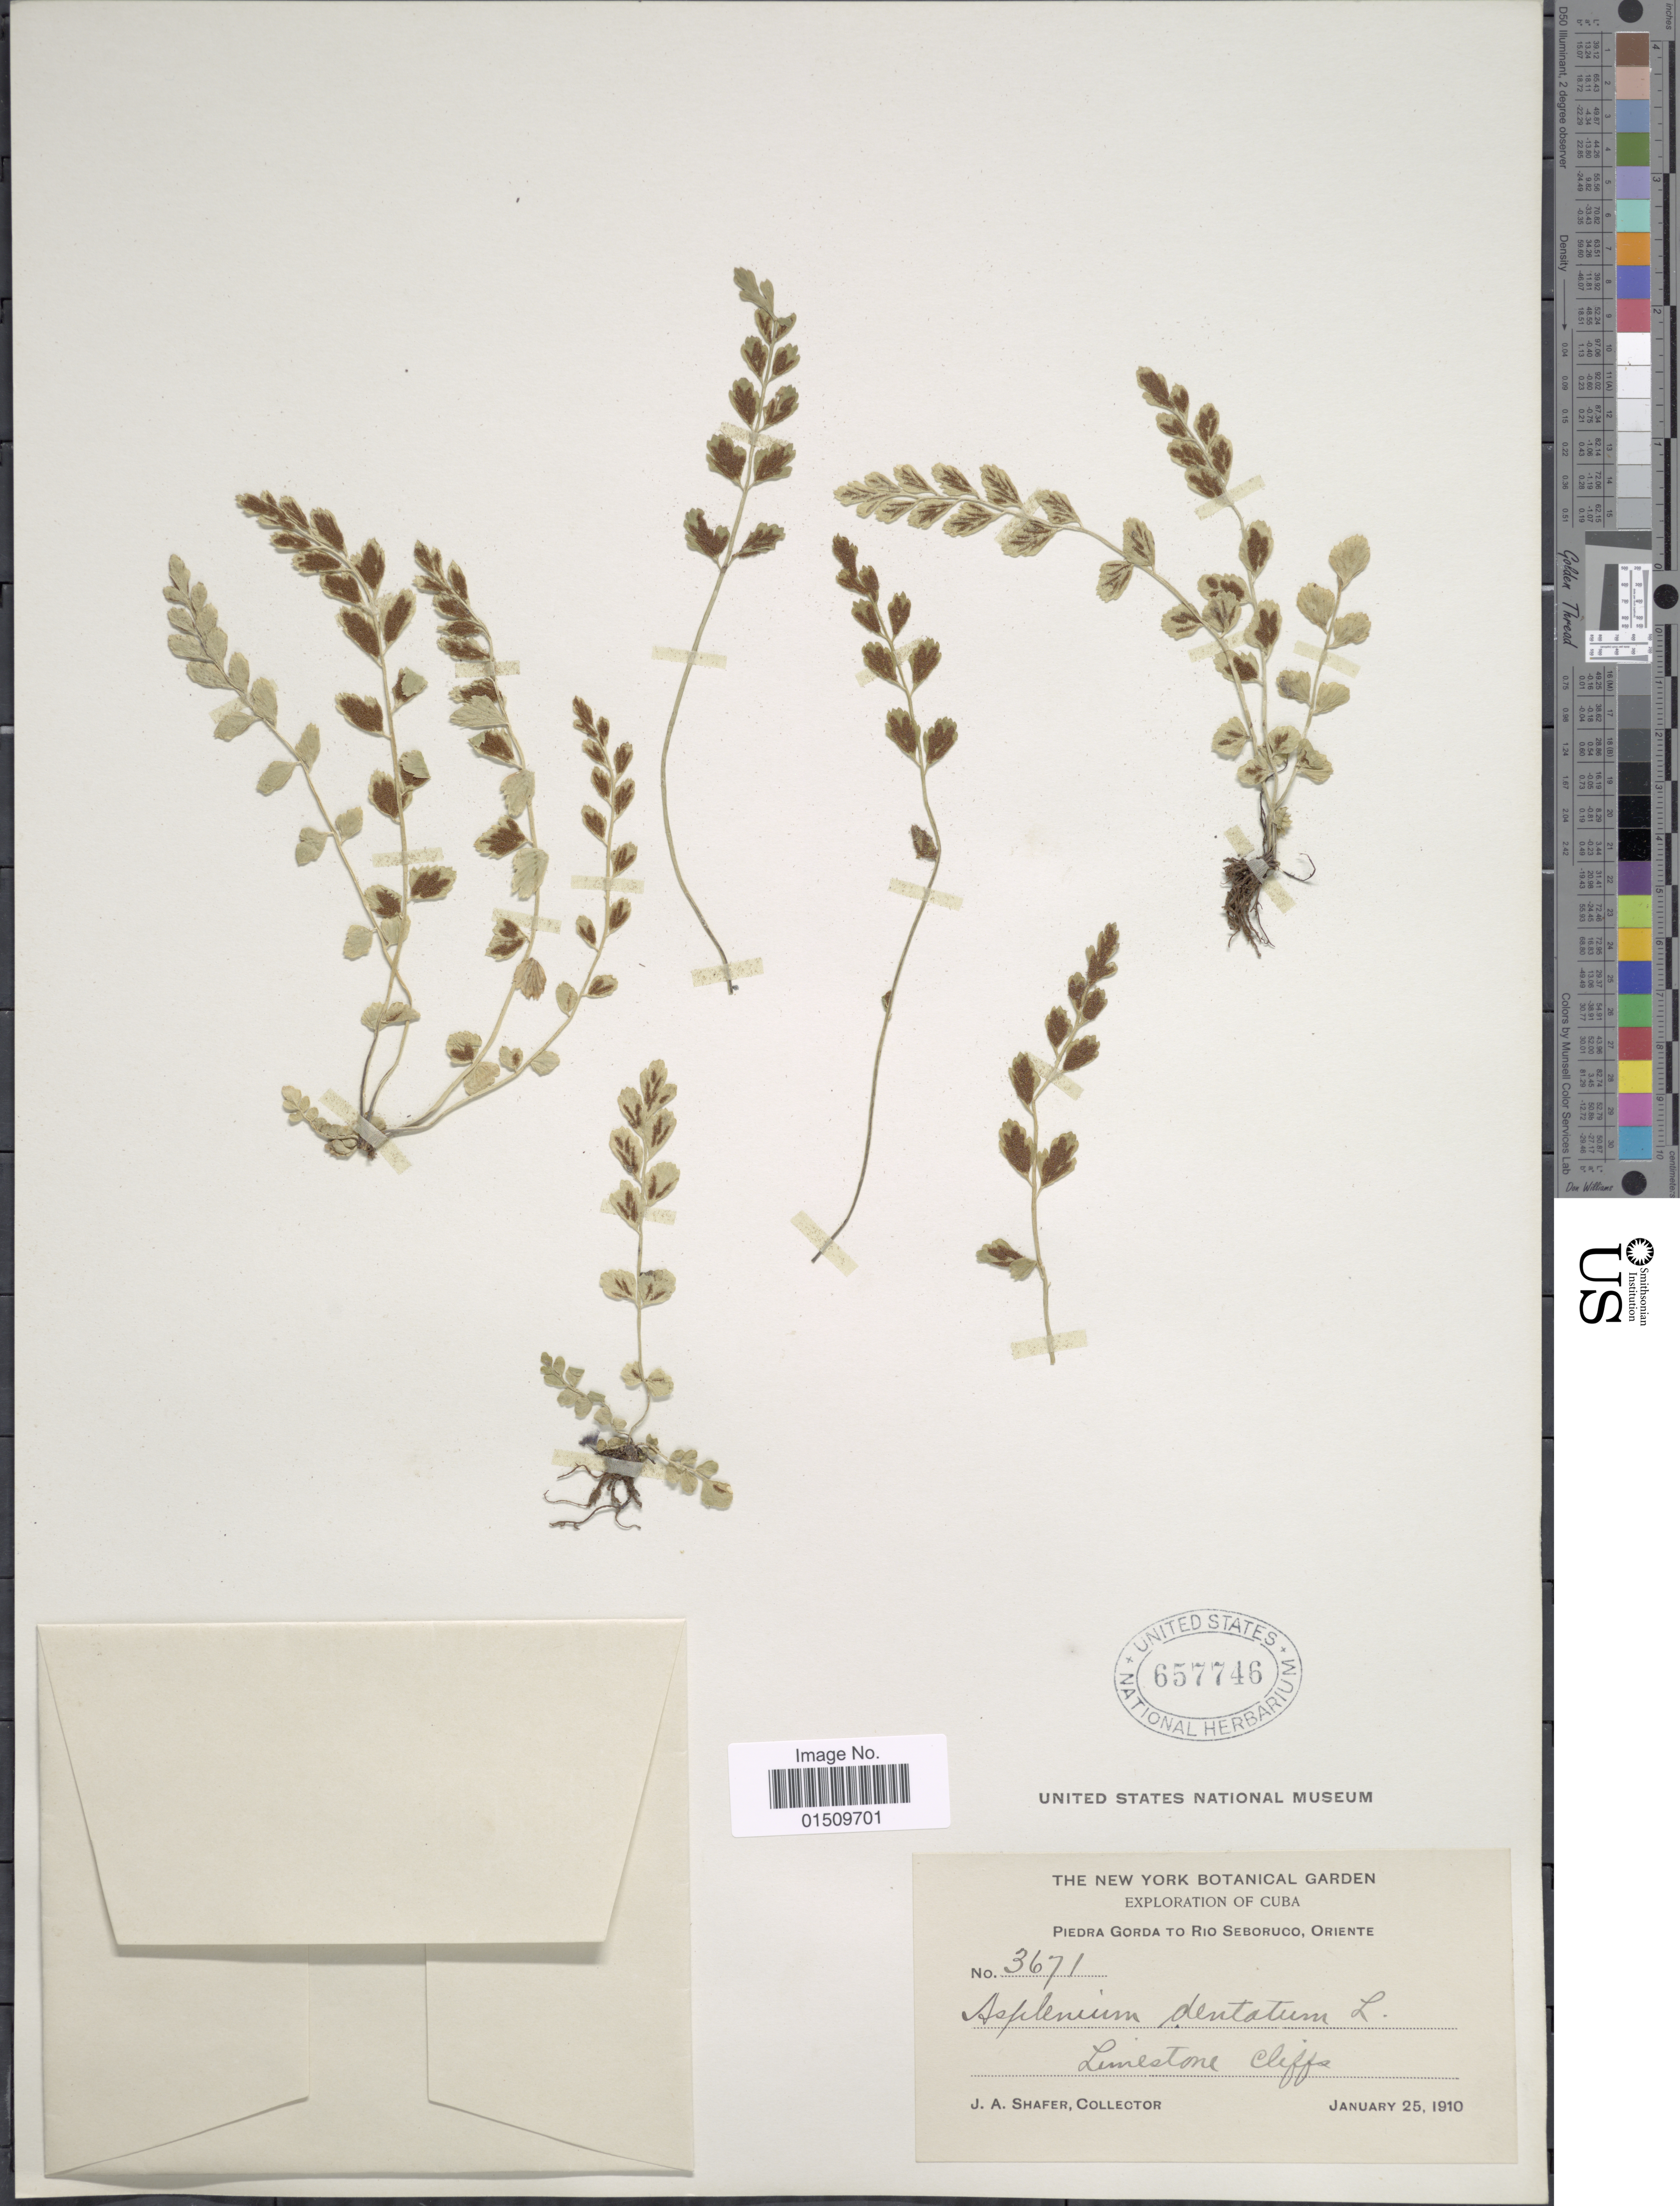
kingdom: Plantae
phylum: Tracheophyta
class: Polypodiopsida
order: Polypodiales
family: Aspleniaceae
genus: Asplenium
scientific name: Asplenium trichomanes-dentatum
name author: L.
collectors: J. A. Shafer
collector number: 3671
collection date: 1910-01-25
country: Cuba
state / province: Oriente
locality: Cuba, Piedra Gorda to Rio Seboruco.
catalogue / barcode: US 657746